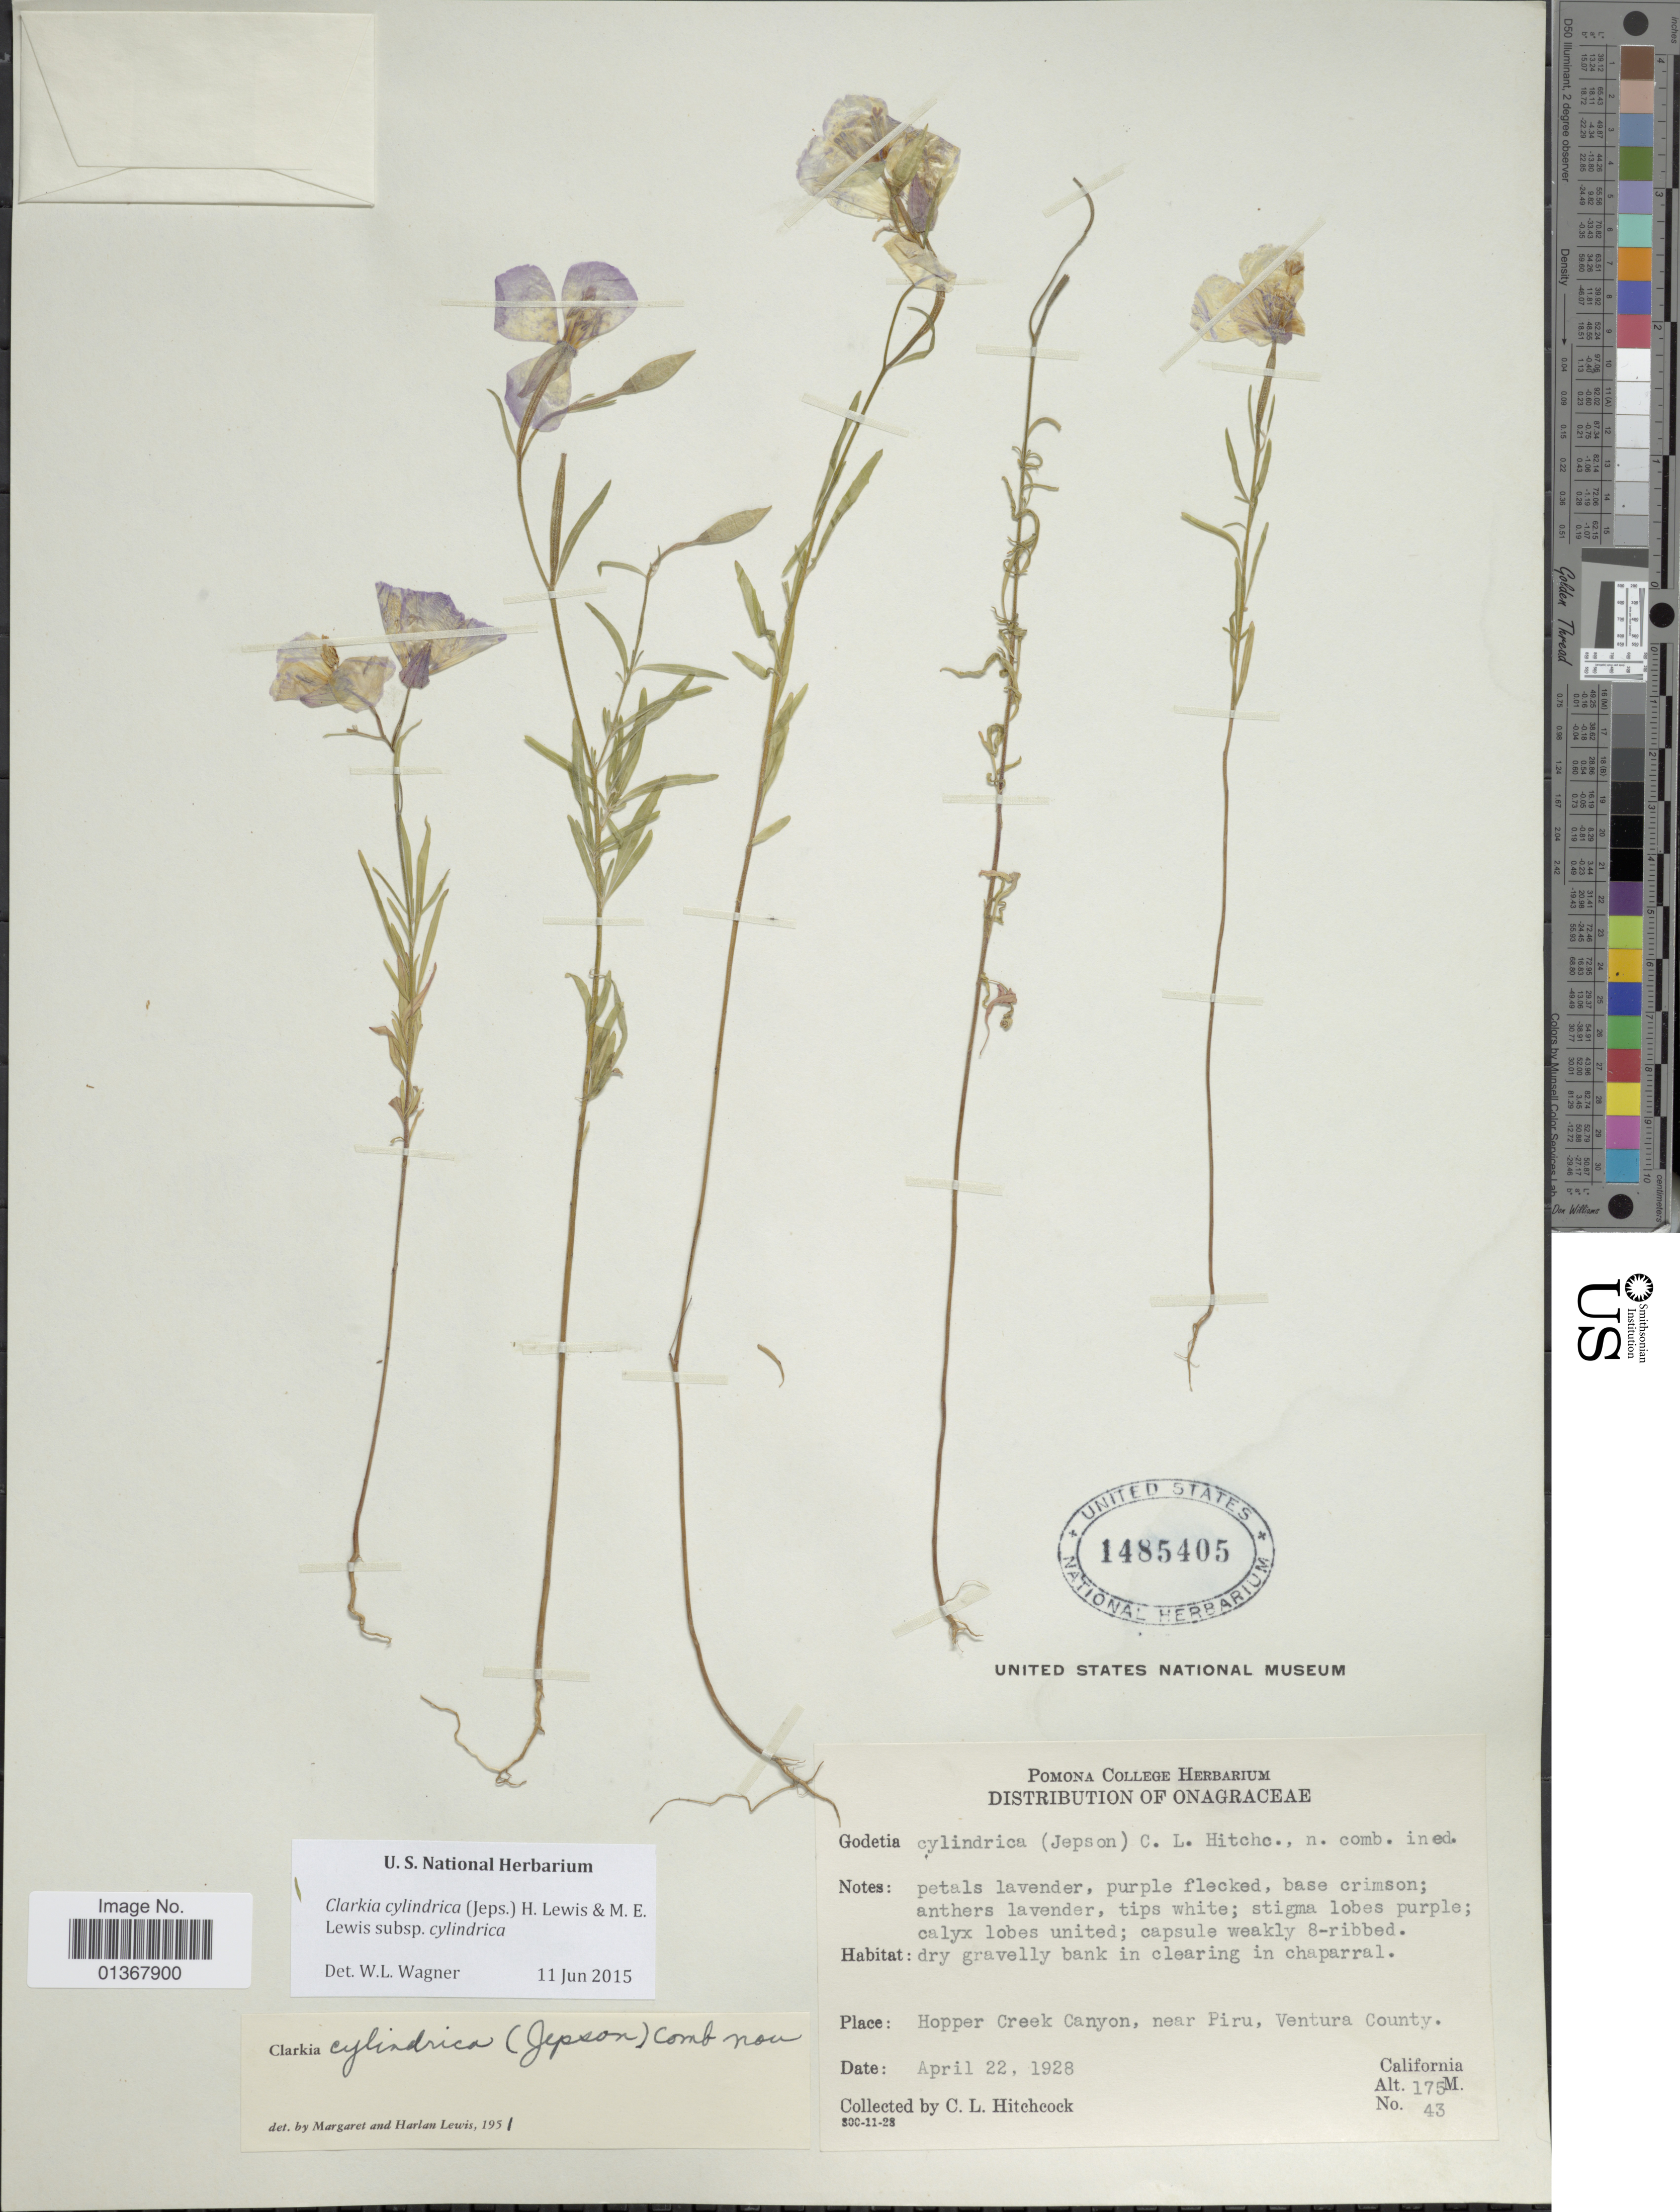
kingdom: Plantae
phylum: Tracheophyta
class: Magnoliopsida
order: Myrtales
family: Onagraceae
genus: Clarkia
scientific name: Clarkia cylindrica subsp. cylindrica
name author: (Jeps.) F. H. Lewis & M.R. Lewis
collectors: C. L. Hitchcock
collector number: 43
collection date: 1928-04-22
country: United States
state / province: California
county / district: Ventura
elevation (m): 175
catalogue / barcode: US 1485405